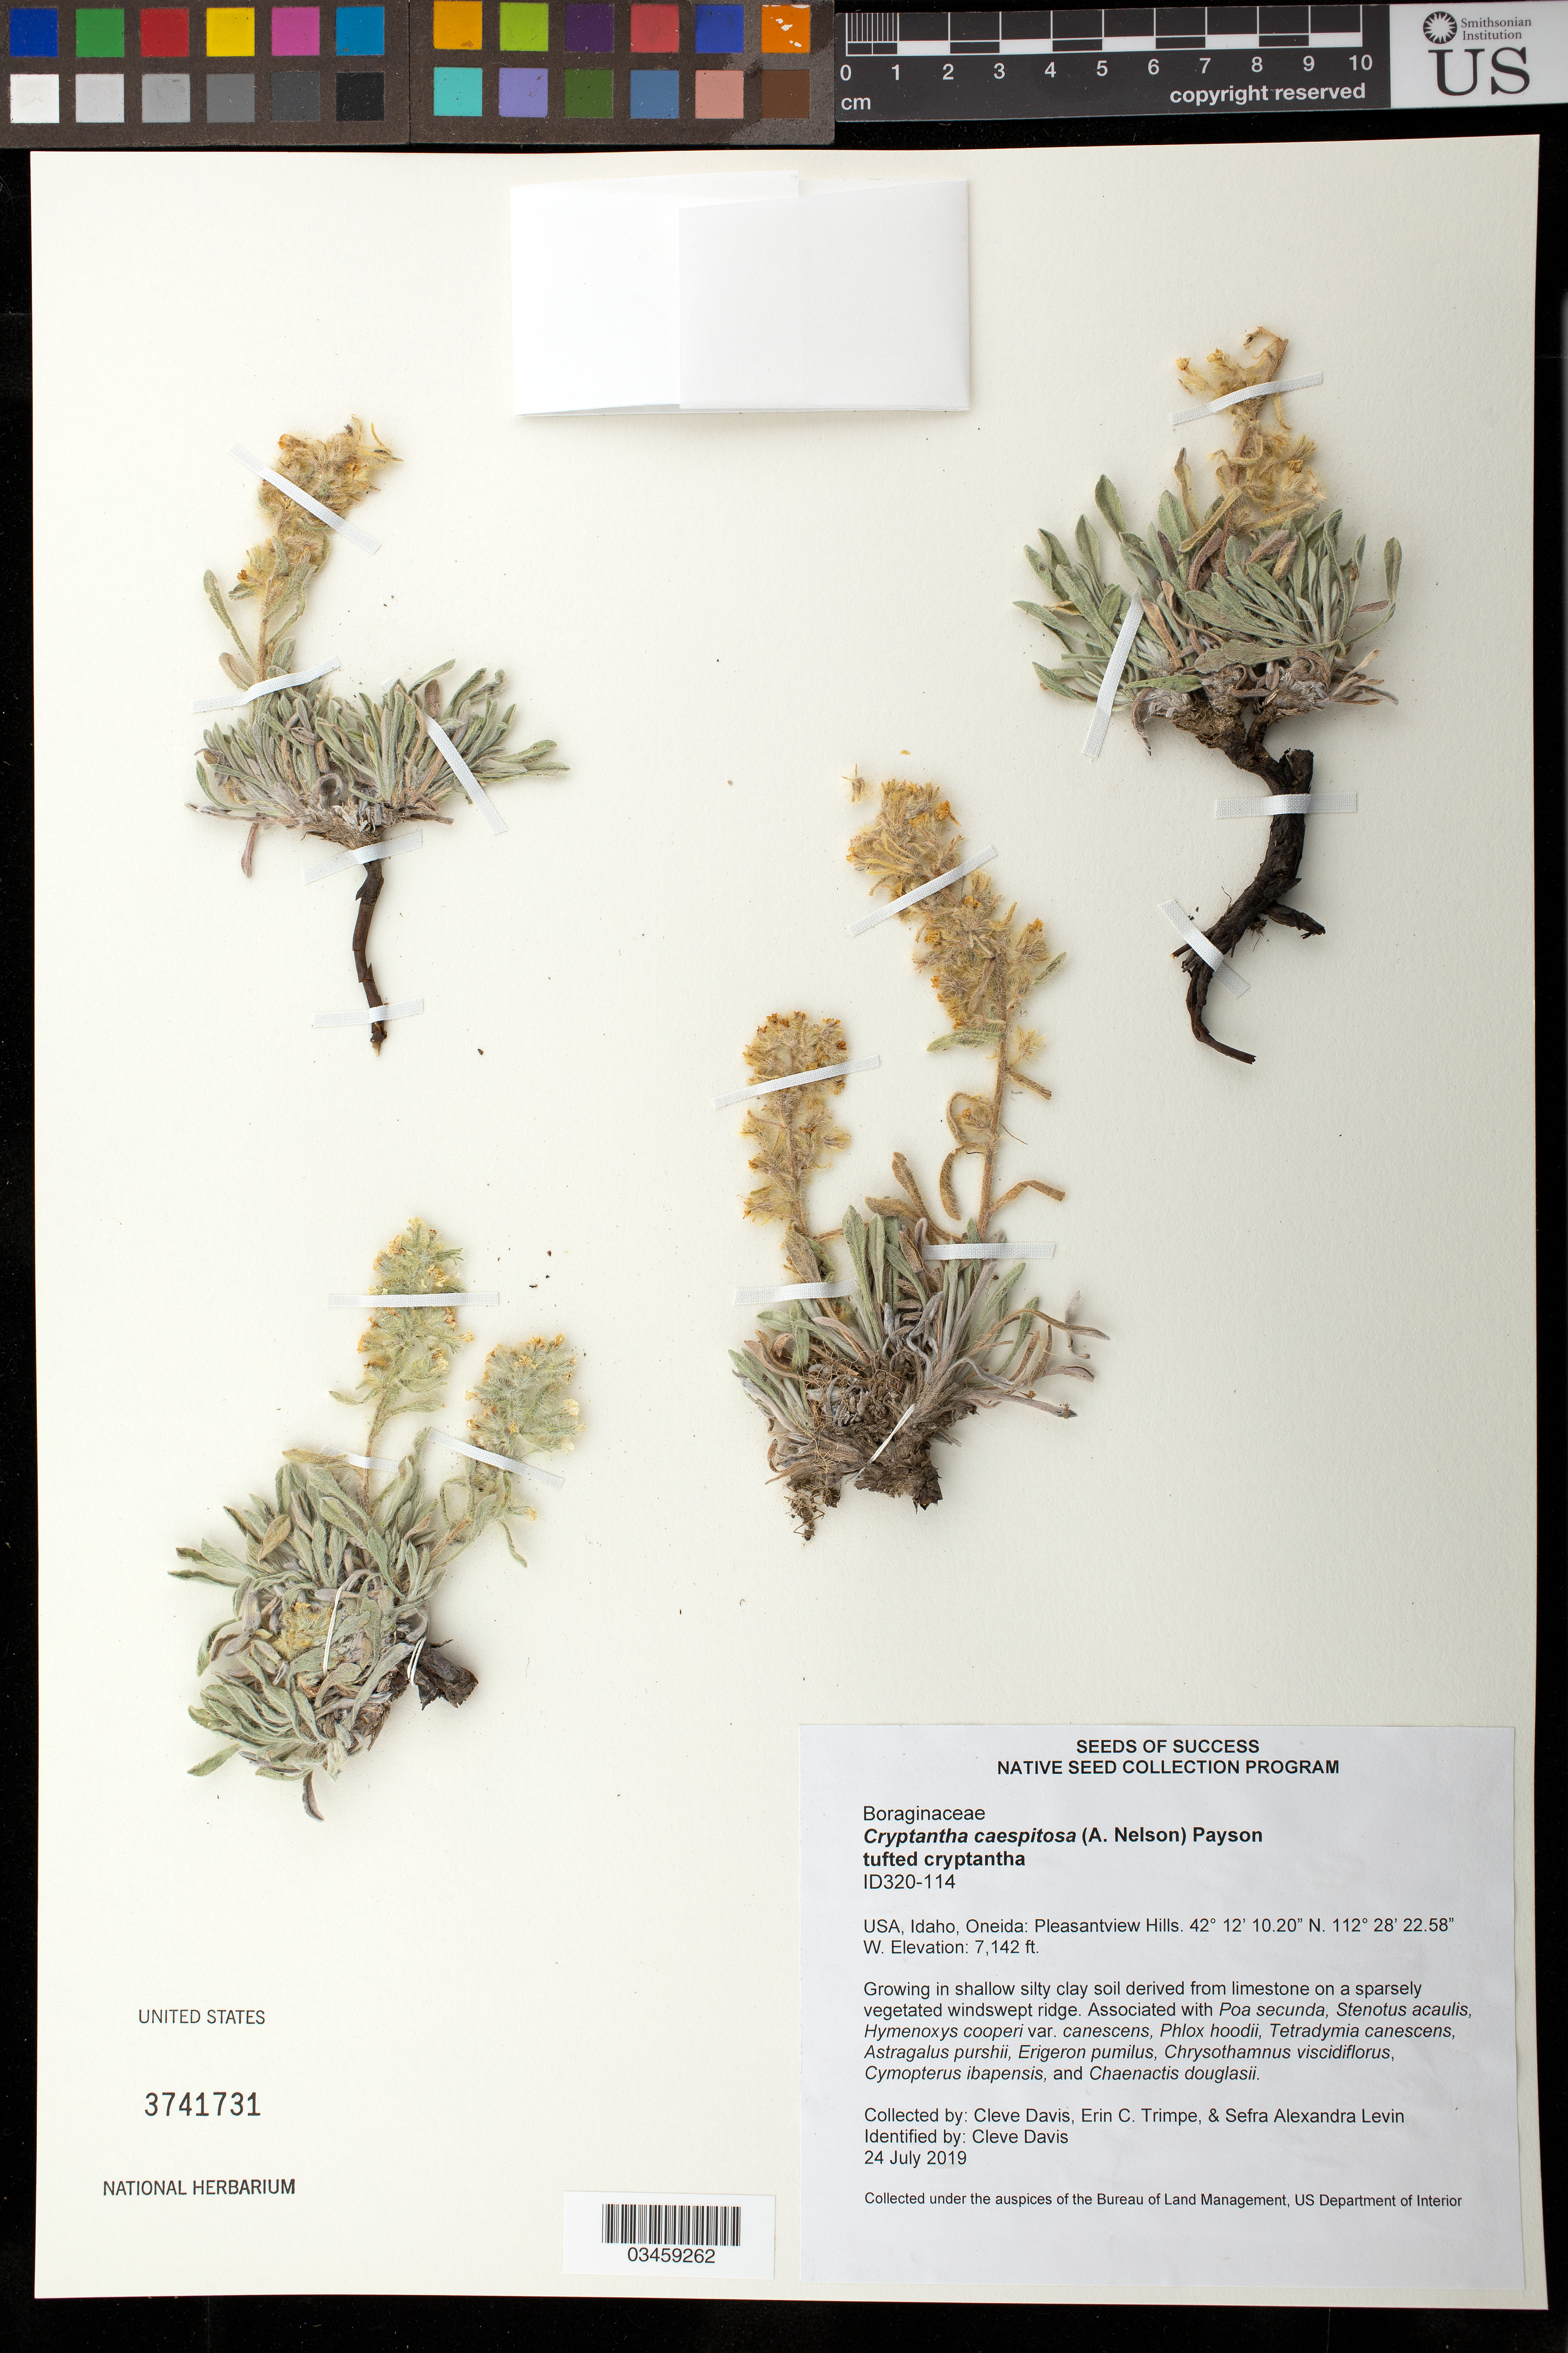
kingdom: Plantae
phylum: Tracheophyta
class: Magnoliopsida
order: Boraginales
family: Boraginaceae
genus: Cryptantha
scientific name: Cryptantha caespitosa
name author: (A. Nelson) Payson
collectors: C. Davis & E. Trimpe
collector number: ID320-114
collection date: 2019-07-24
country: United States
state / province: Idaho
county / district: Oneida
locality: Pleasantview Hills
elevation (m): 2177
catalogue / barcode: US 3741731